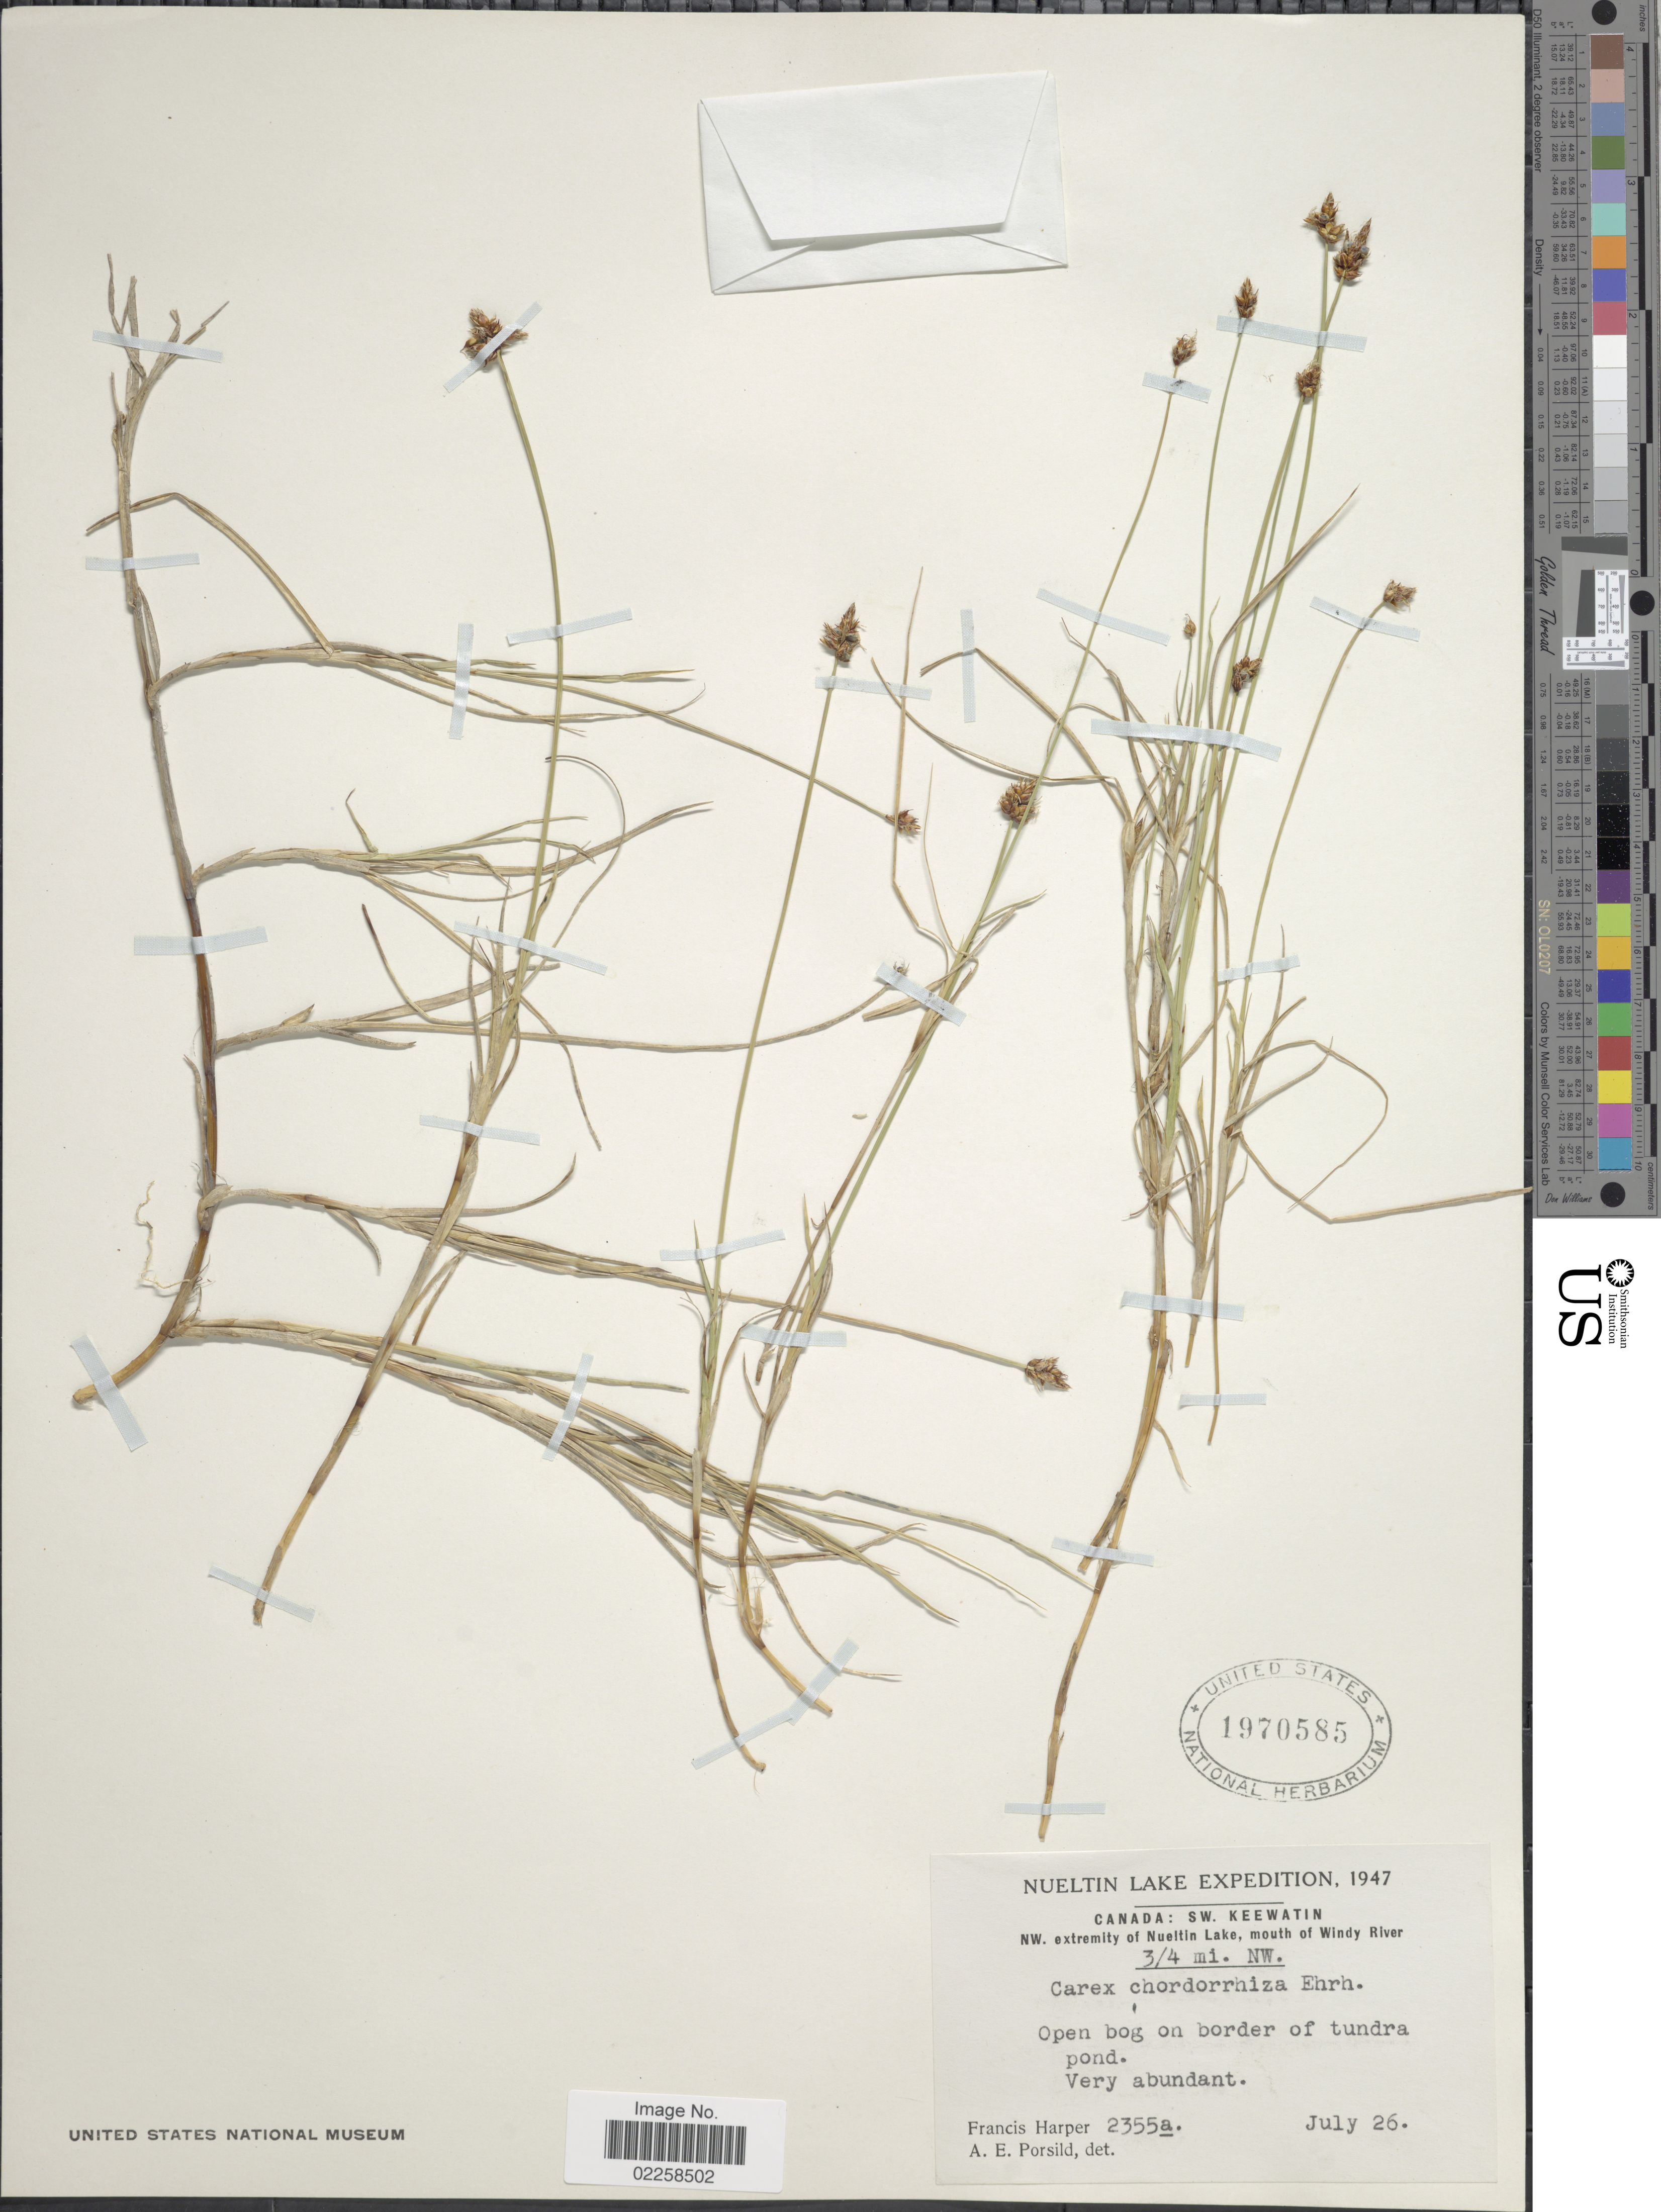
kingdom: Plantae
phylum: Tracheophyta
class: Liliopsida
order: Poales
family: Cyperaceae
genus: Carex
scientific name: Carex chordorrhiza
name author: L. f.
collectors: F. Harper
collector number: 2355a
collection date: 1947-07-26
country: Canada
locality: Nueltin Lake. Canada: SW. Keewatin. NW. extremity of Nueltin Lake, mouth of Windy River. 3/4 mi. NW. Open bog on border of tundra pond.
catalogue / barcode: US 1970585